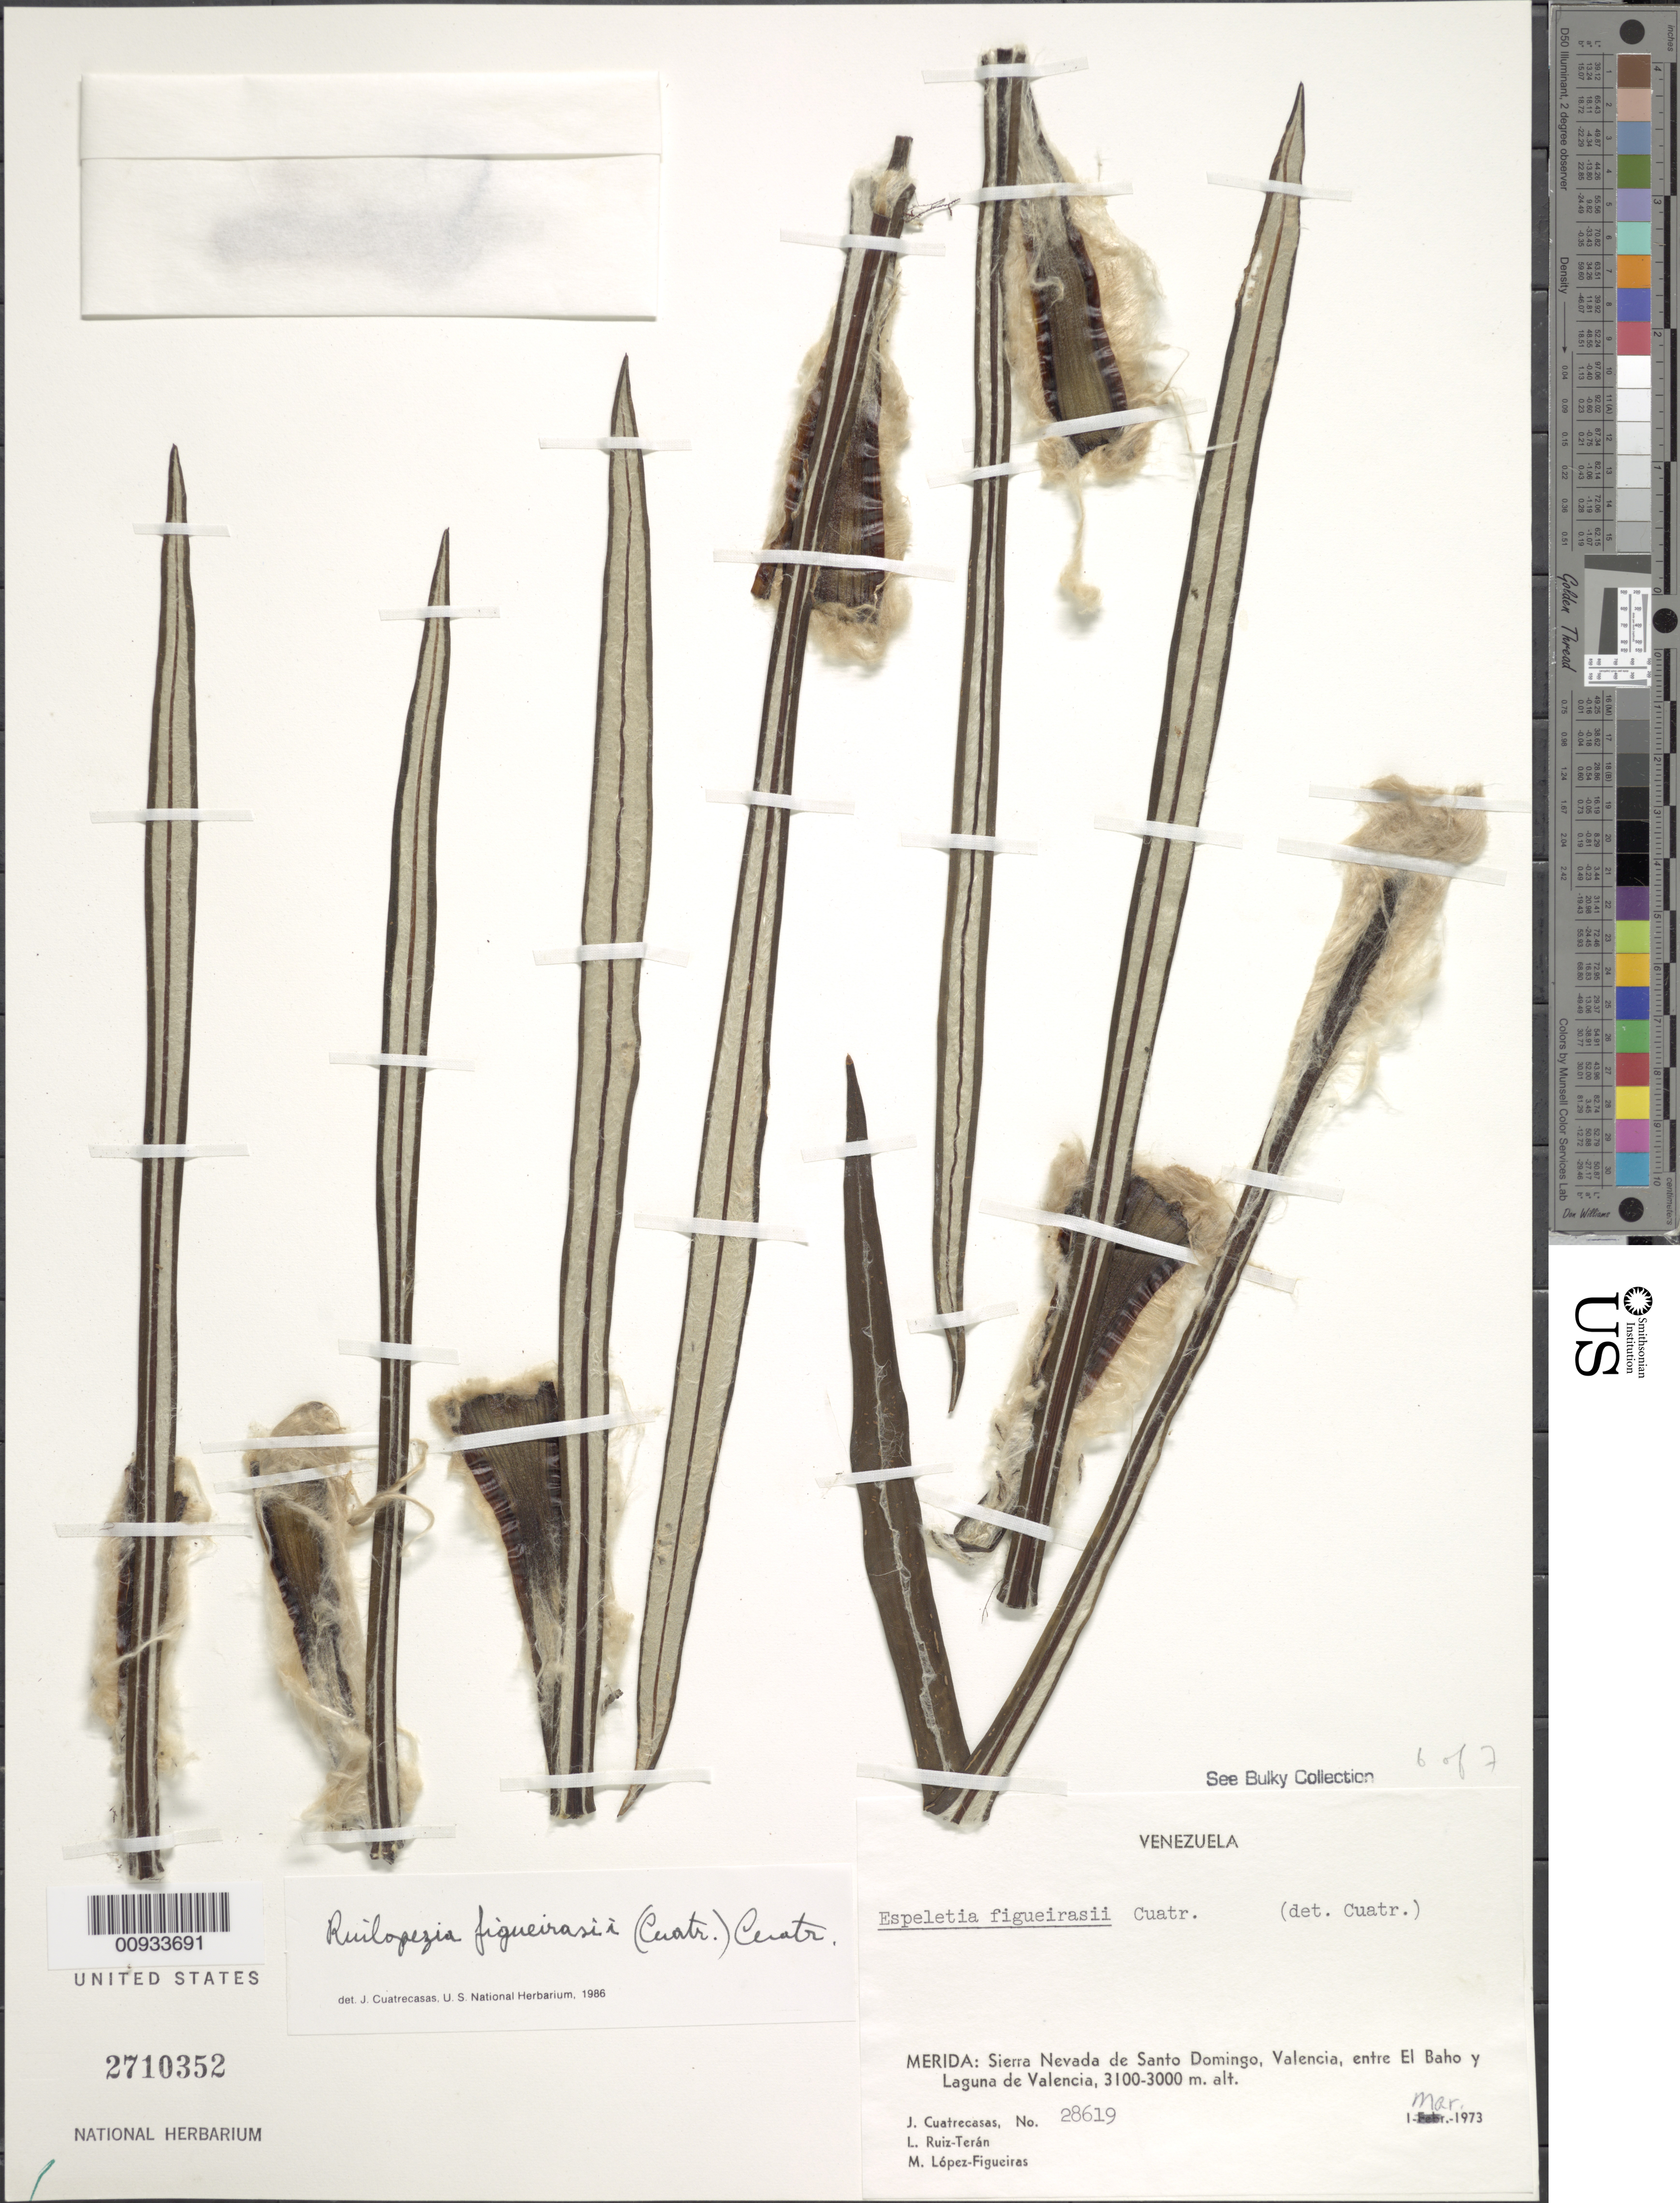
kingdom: Plantae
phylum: Tracheophyta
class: Magnoliopsida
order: Asterales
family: Asteraceae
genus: Ruilopezia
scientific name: Ruilopezia figueirasii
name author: (Cuatrec.) Cuatrec.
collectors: J. Cuatrecasas, L. E. Ruíz-Terán & M. López Figueiras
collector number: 28619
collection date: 1973-03-01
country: Venezuela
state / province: Mérida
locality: Sierra Nevada de Santo Domingo, Valencia, entre El Baho y Laguna de Valencia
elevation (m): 3000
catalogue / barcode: US 27103521